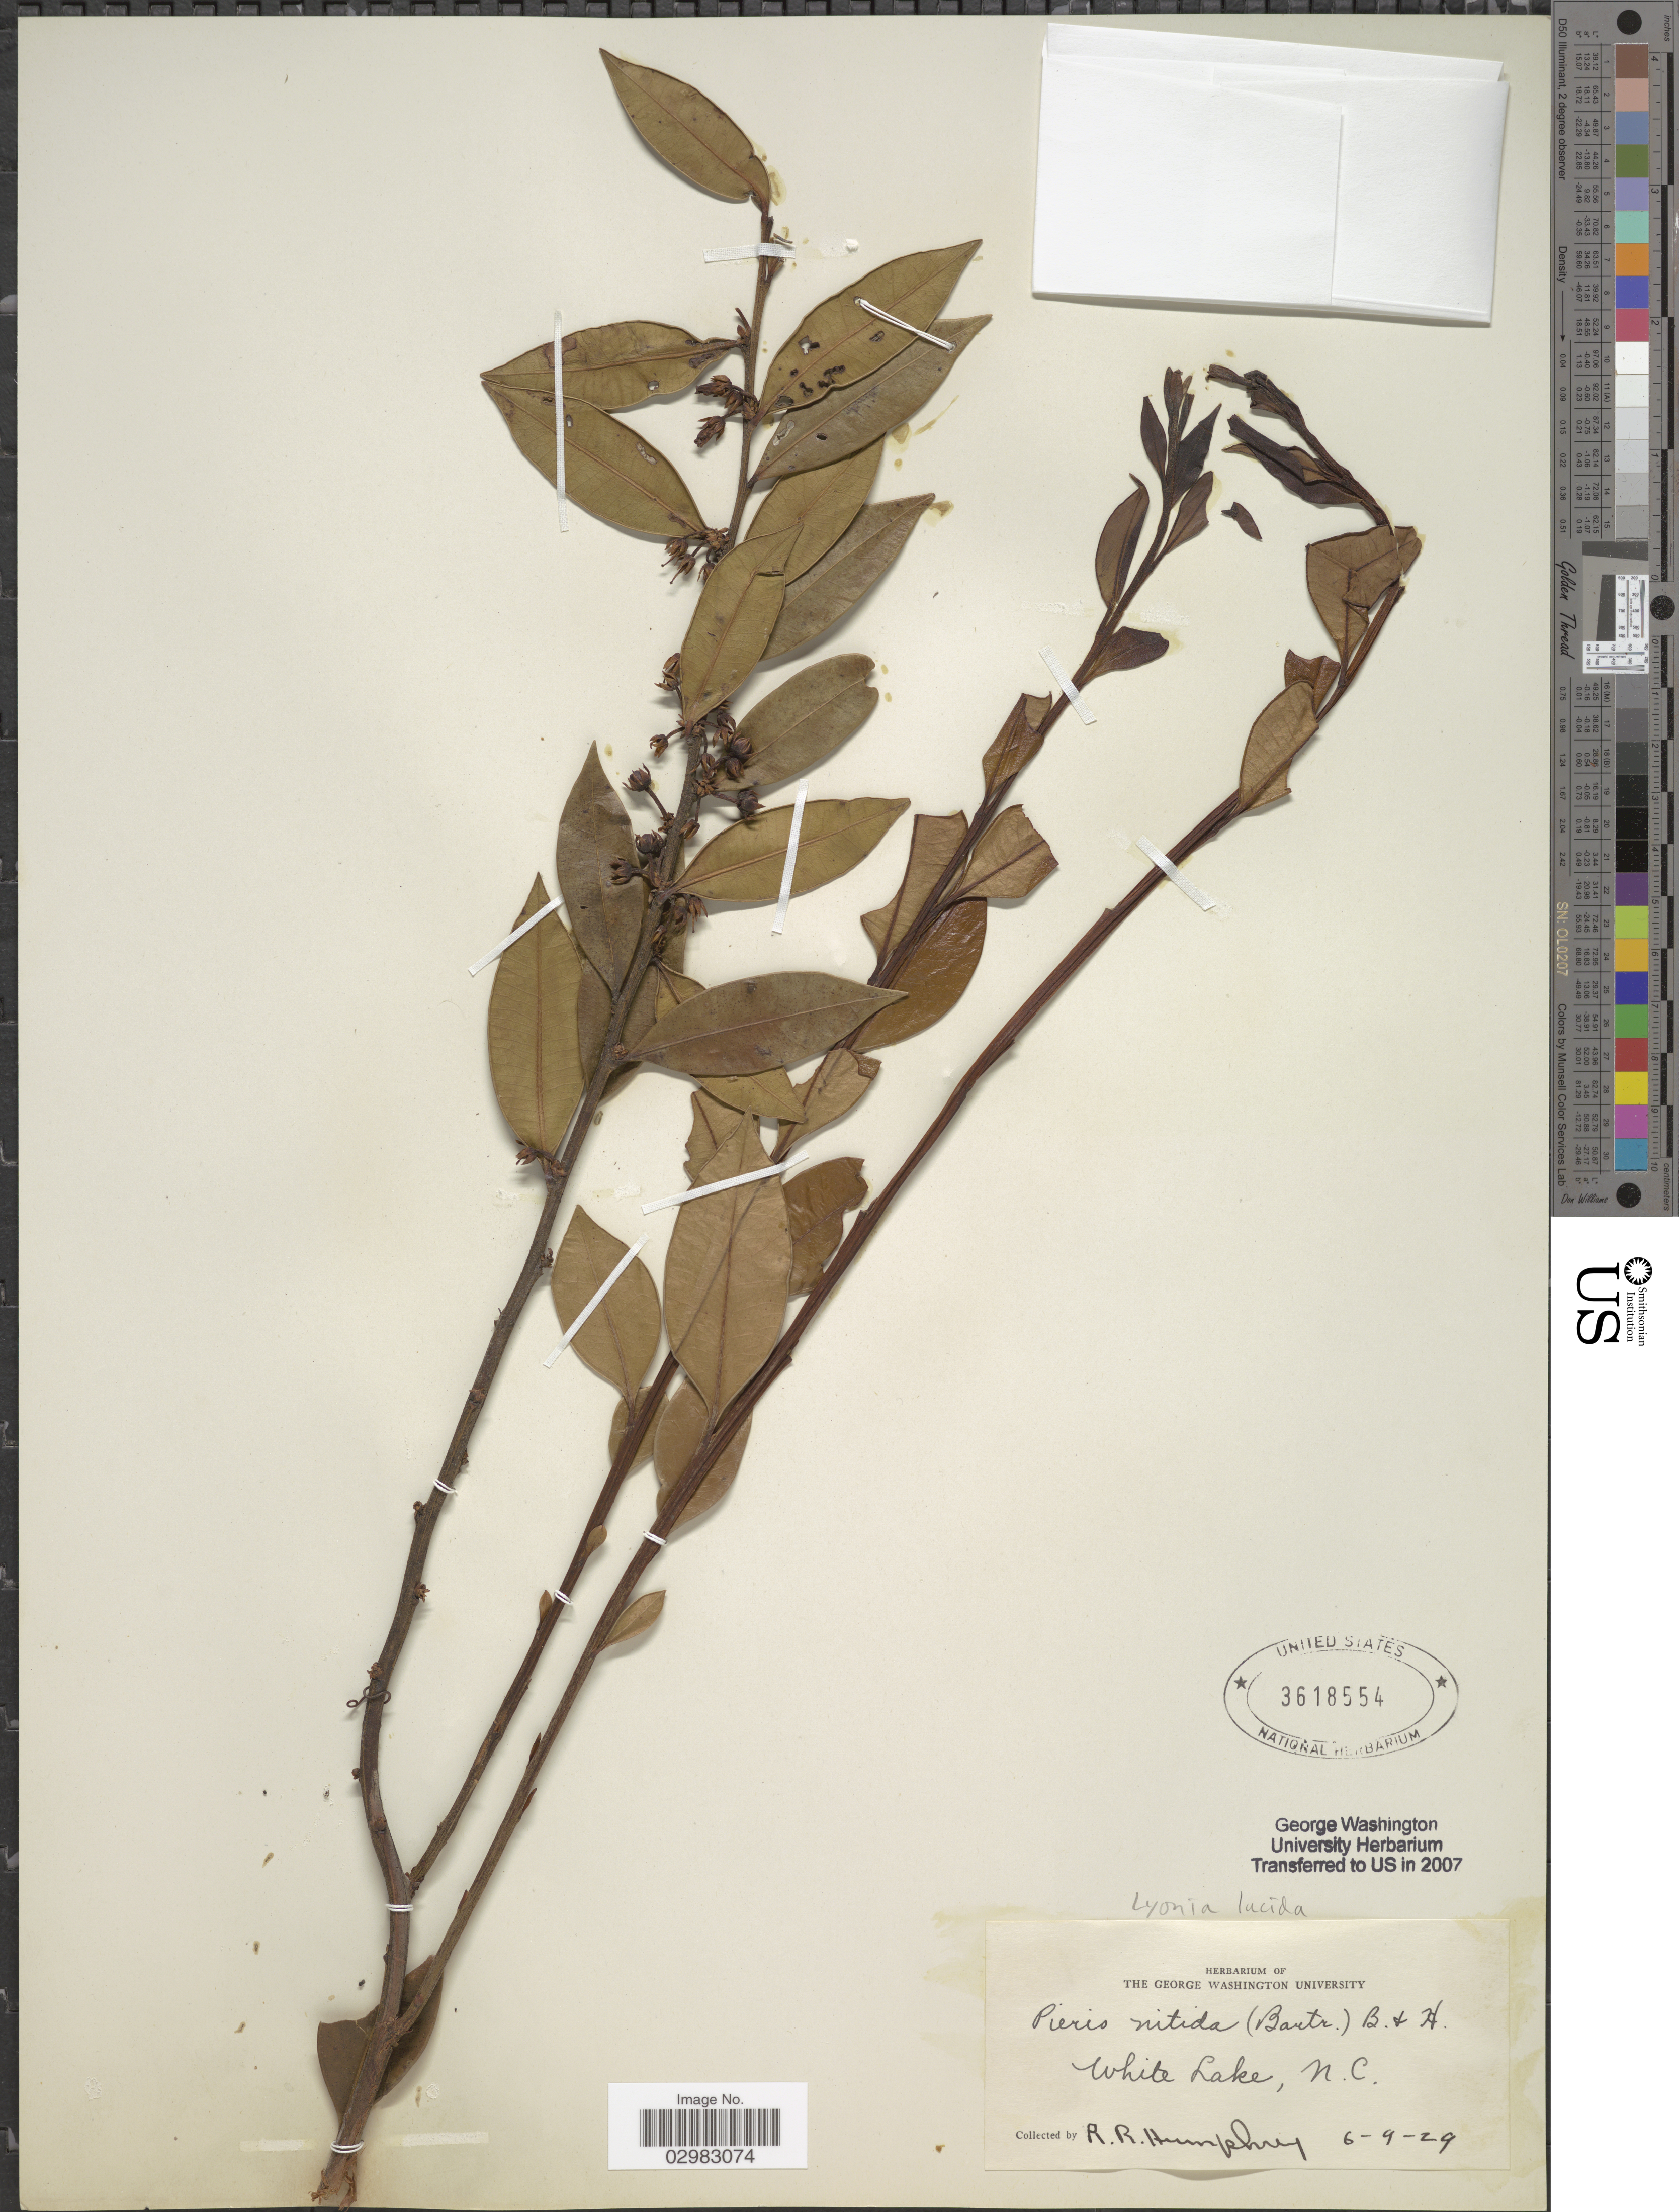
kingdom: Plantae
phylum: Tracheophyta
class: Magnoliopsida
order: Ericales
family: Ericaceae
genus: Lyonia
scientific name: Lyonia lucida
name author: K. Koch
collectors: R. Humphrey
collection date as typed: Transcribed d/m/y: 9/6/29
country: United States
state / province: North Carolina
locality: White Lake, N.C.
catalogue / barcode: US 3618554